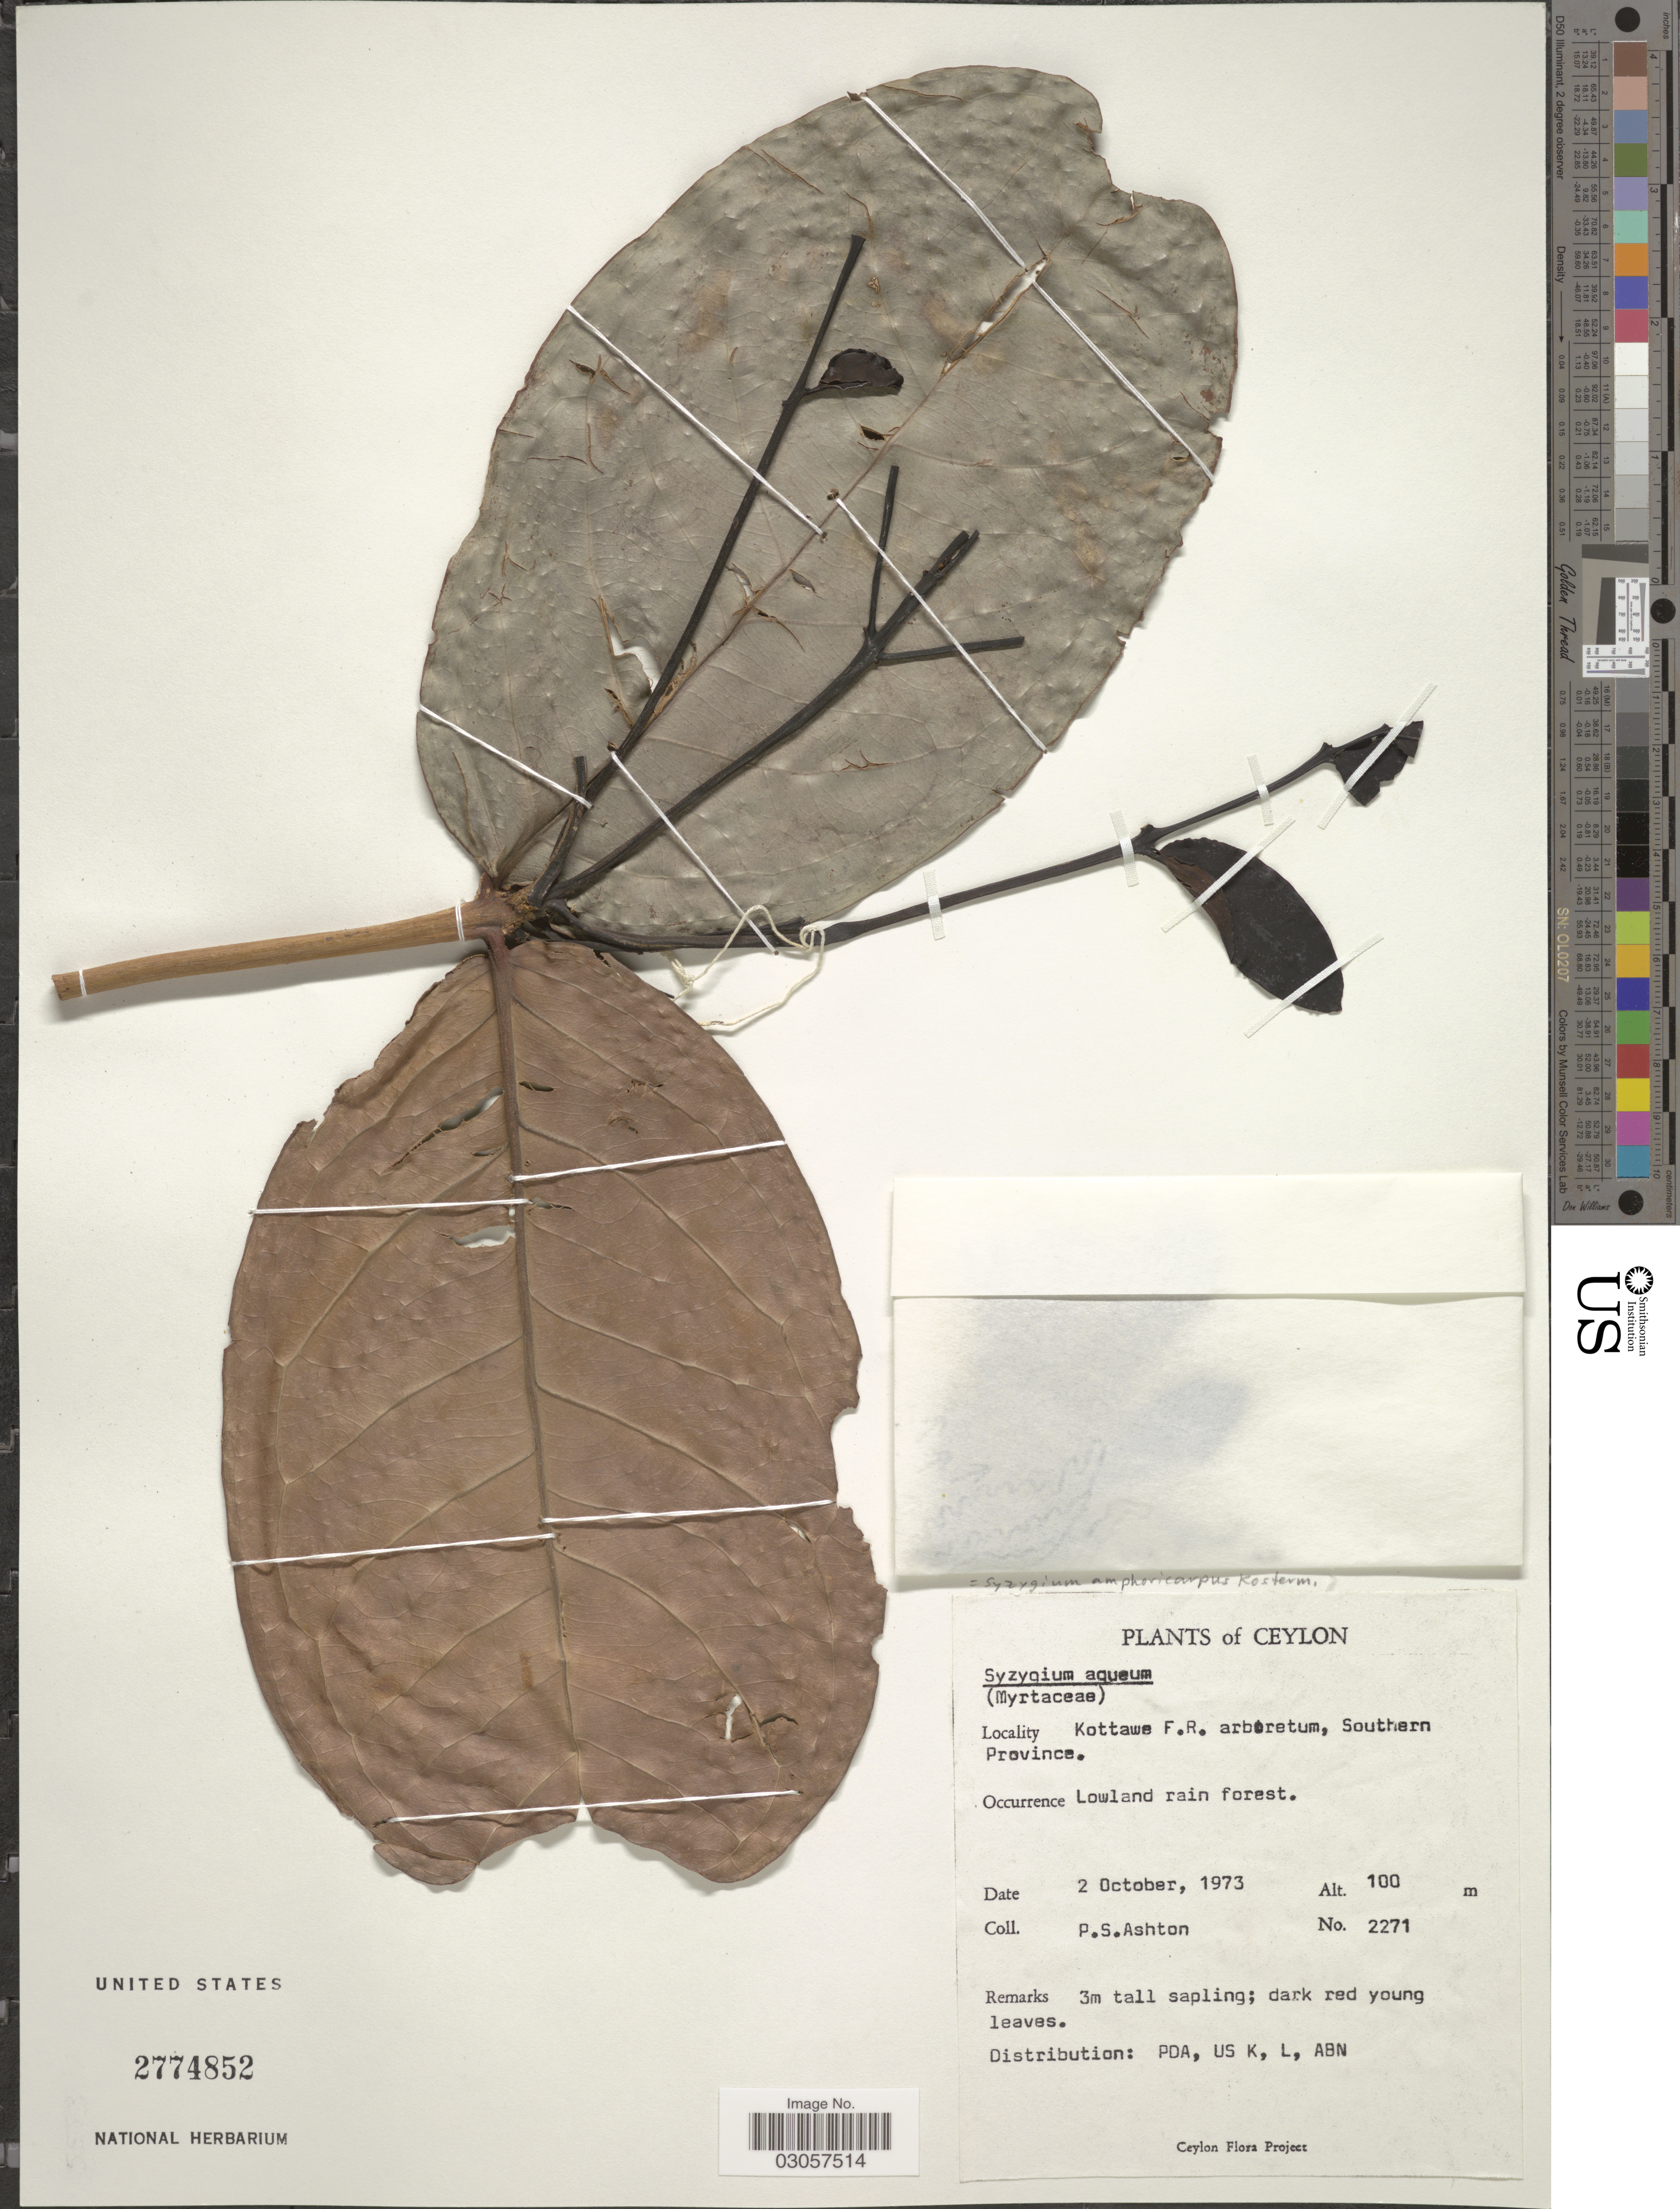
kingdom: Plantae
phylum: Tracheophyta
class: Magnoliopsida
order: Myrtales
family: Myrtaceae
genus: Syzygium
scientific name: Syzygium amphoraecarpus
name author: Kosterm.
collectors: P. S. Ashton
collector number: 2271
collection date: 1973-10-02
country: Sri Lanka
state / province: Southern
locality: Ceylon, Kottawe F.R. arboretum, Southern Province.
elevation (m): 100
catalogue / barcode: US 2774852